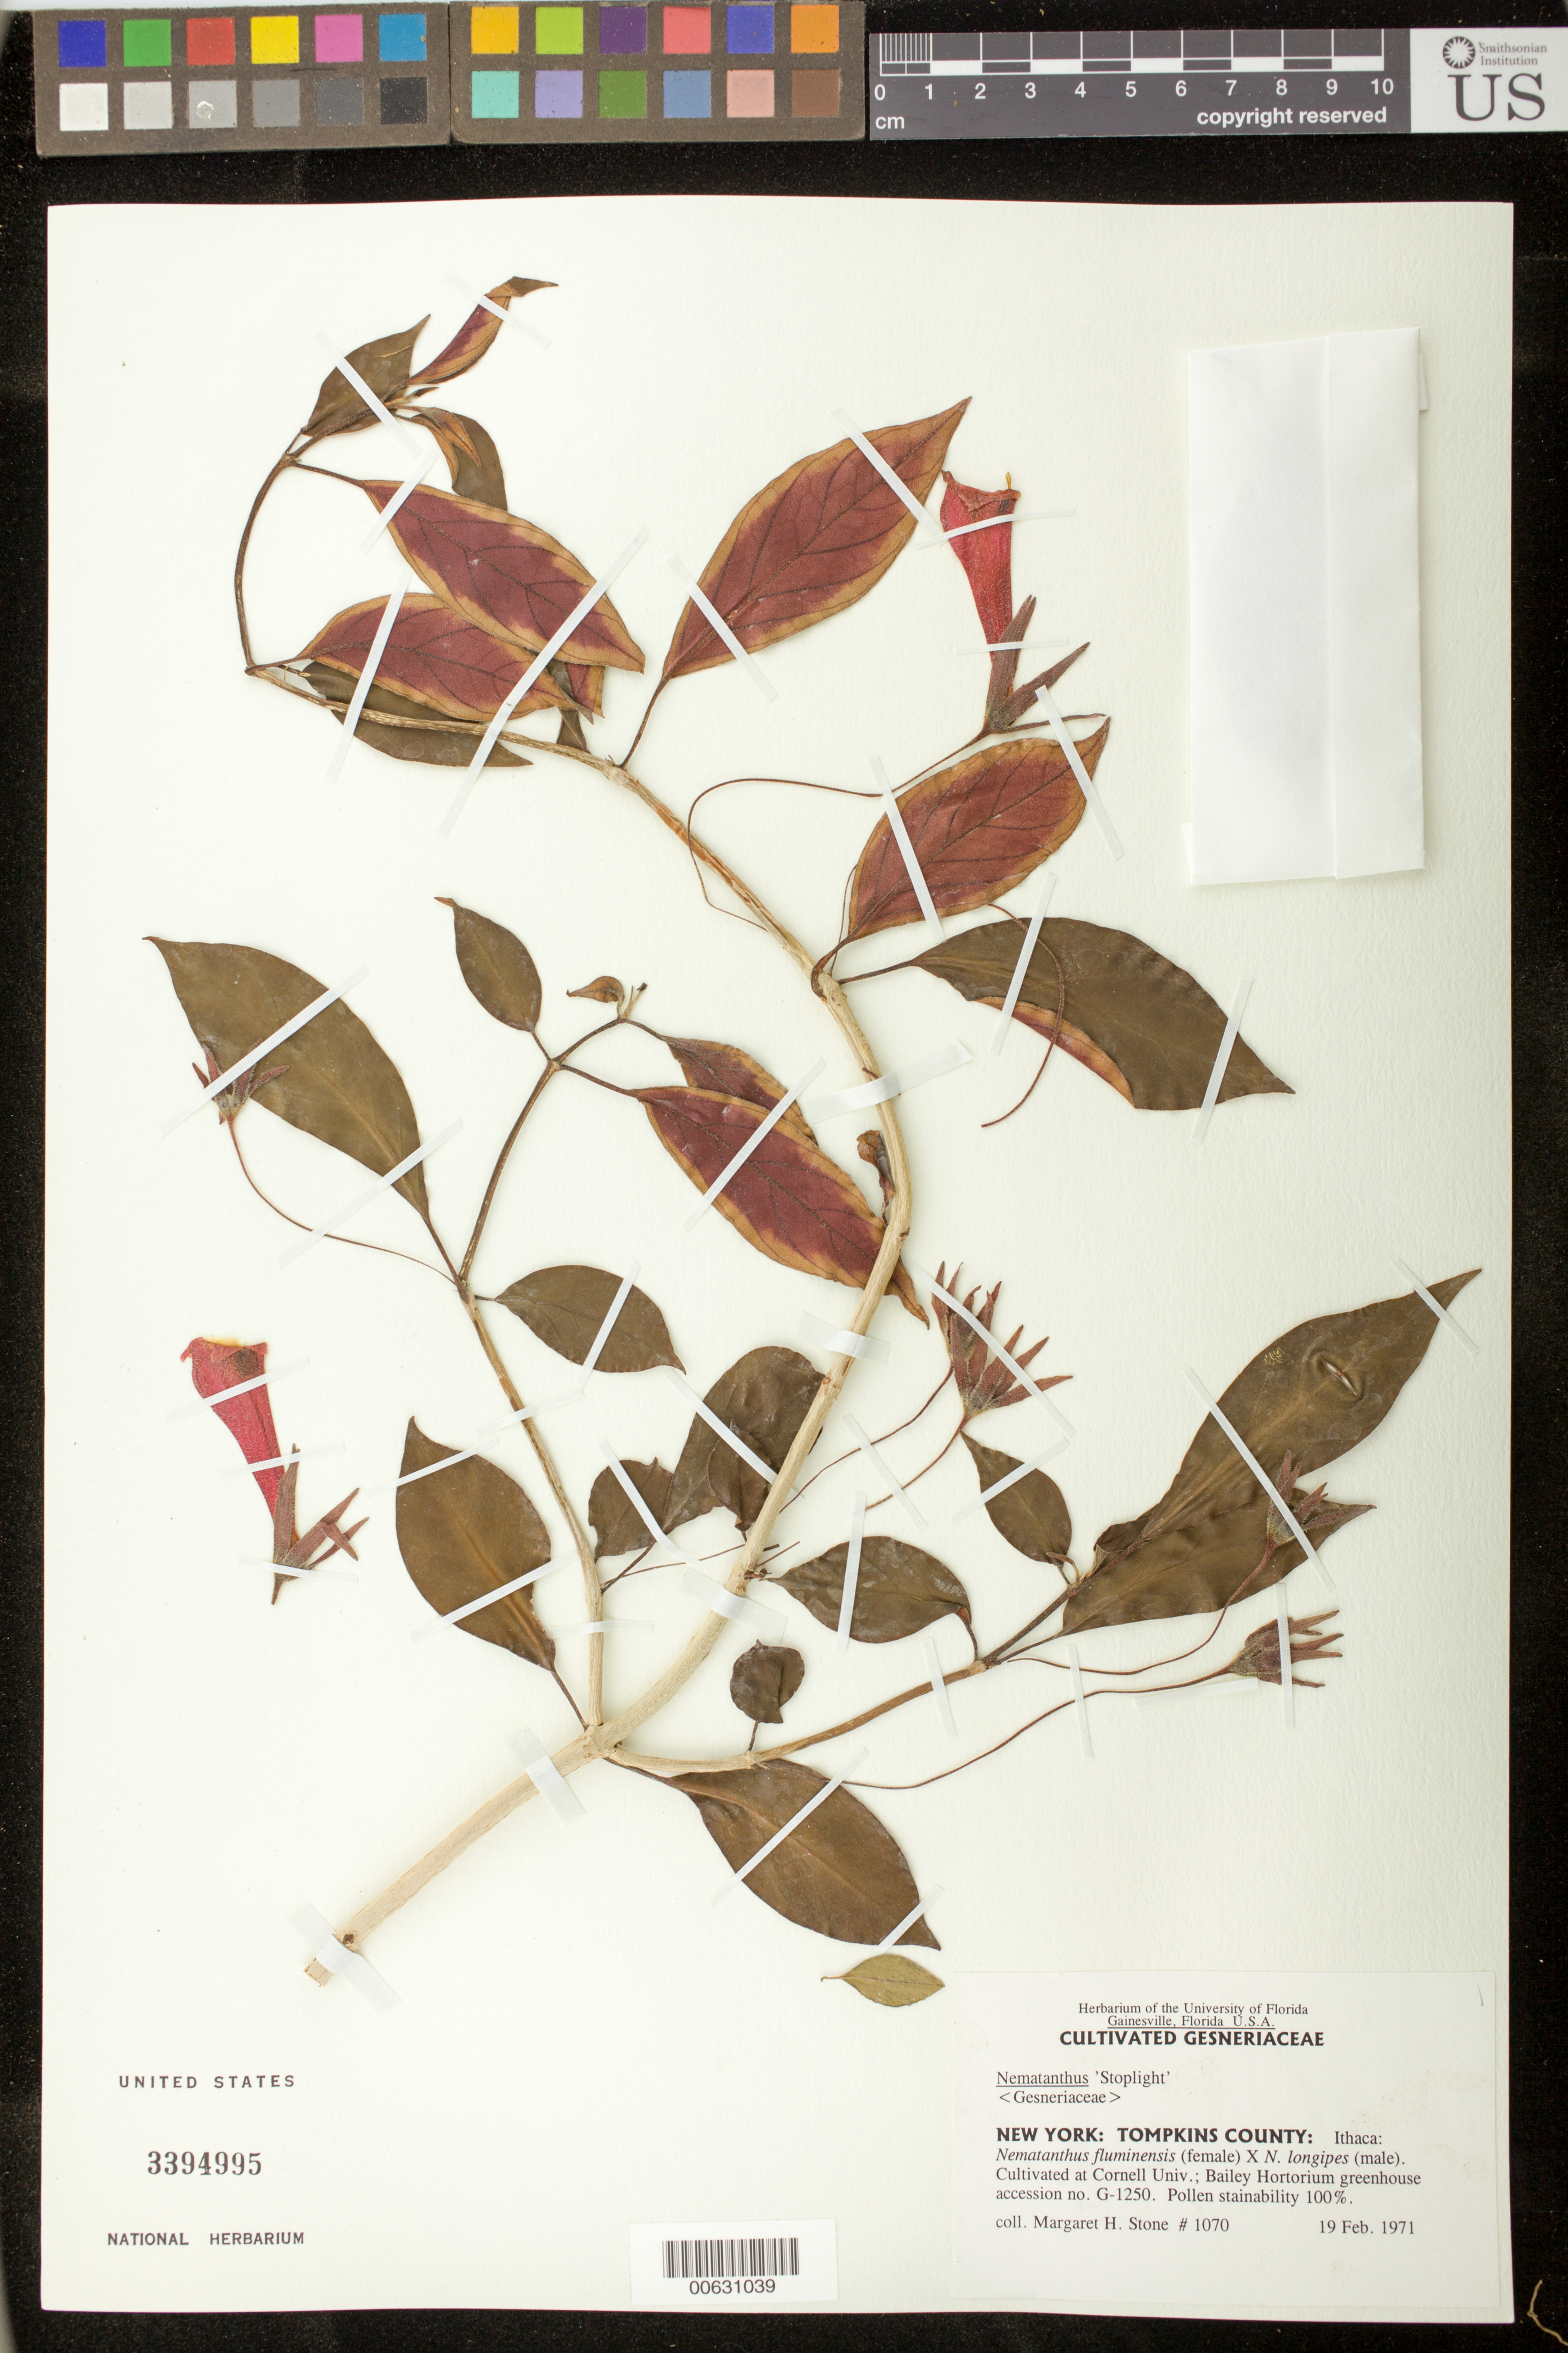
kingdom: Plantae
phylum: Tracheophyta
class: Magnoliopsida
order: Lamiales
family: Gesneriaceae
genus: Nematanthus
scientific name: Nematanthus 'Stoplight'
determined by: Skog, Laurence E.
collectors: M. Stone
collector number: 1070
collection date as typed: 19 Feb 1971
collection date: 1971-02-19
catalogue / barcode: US 3394995